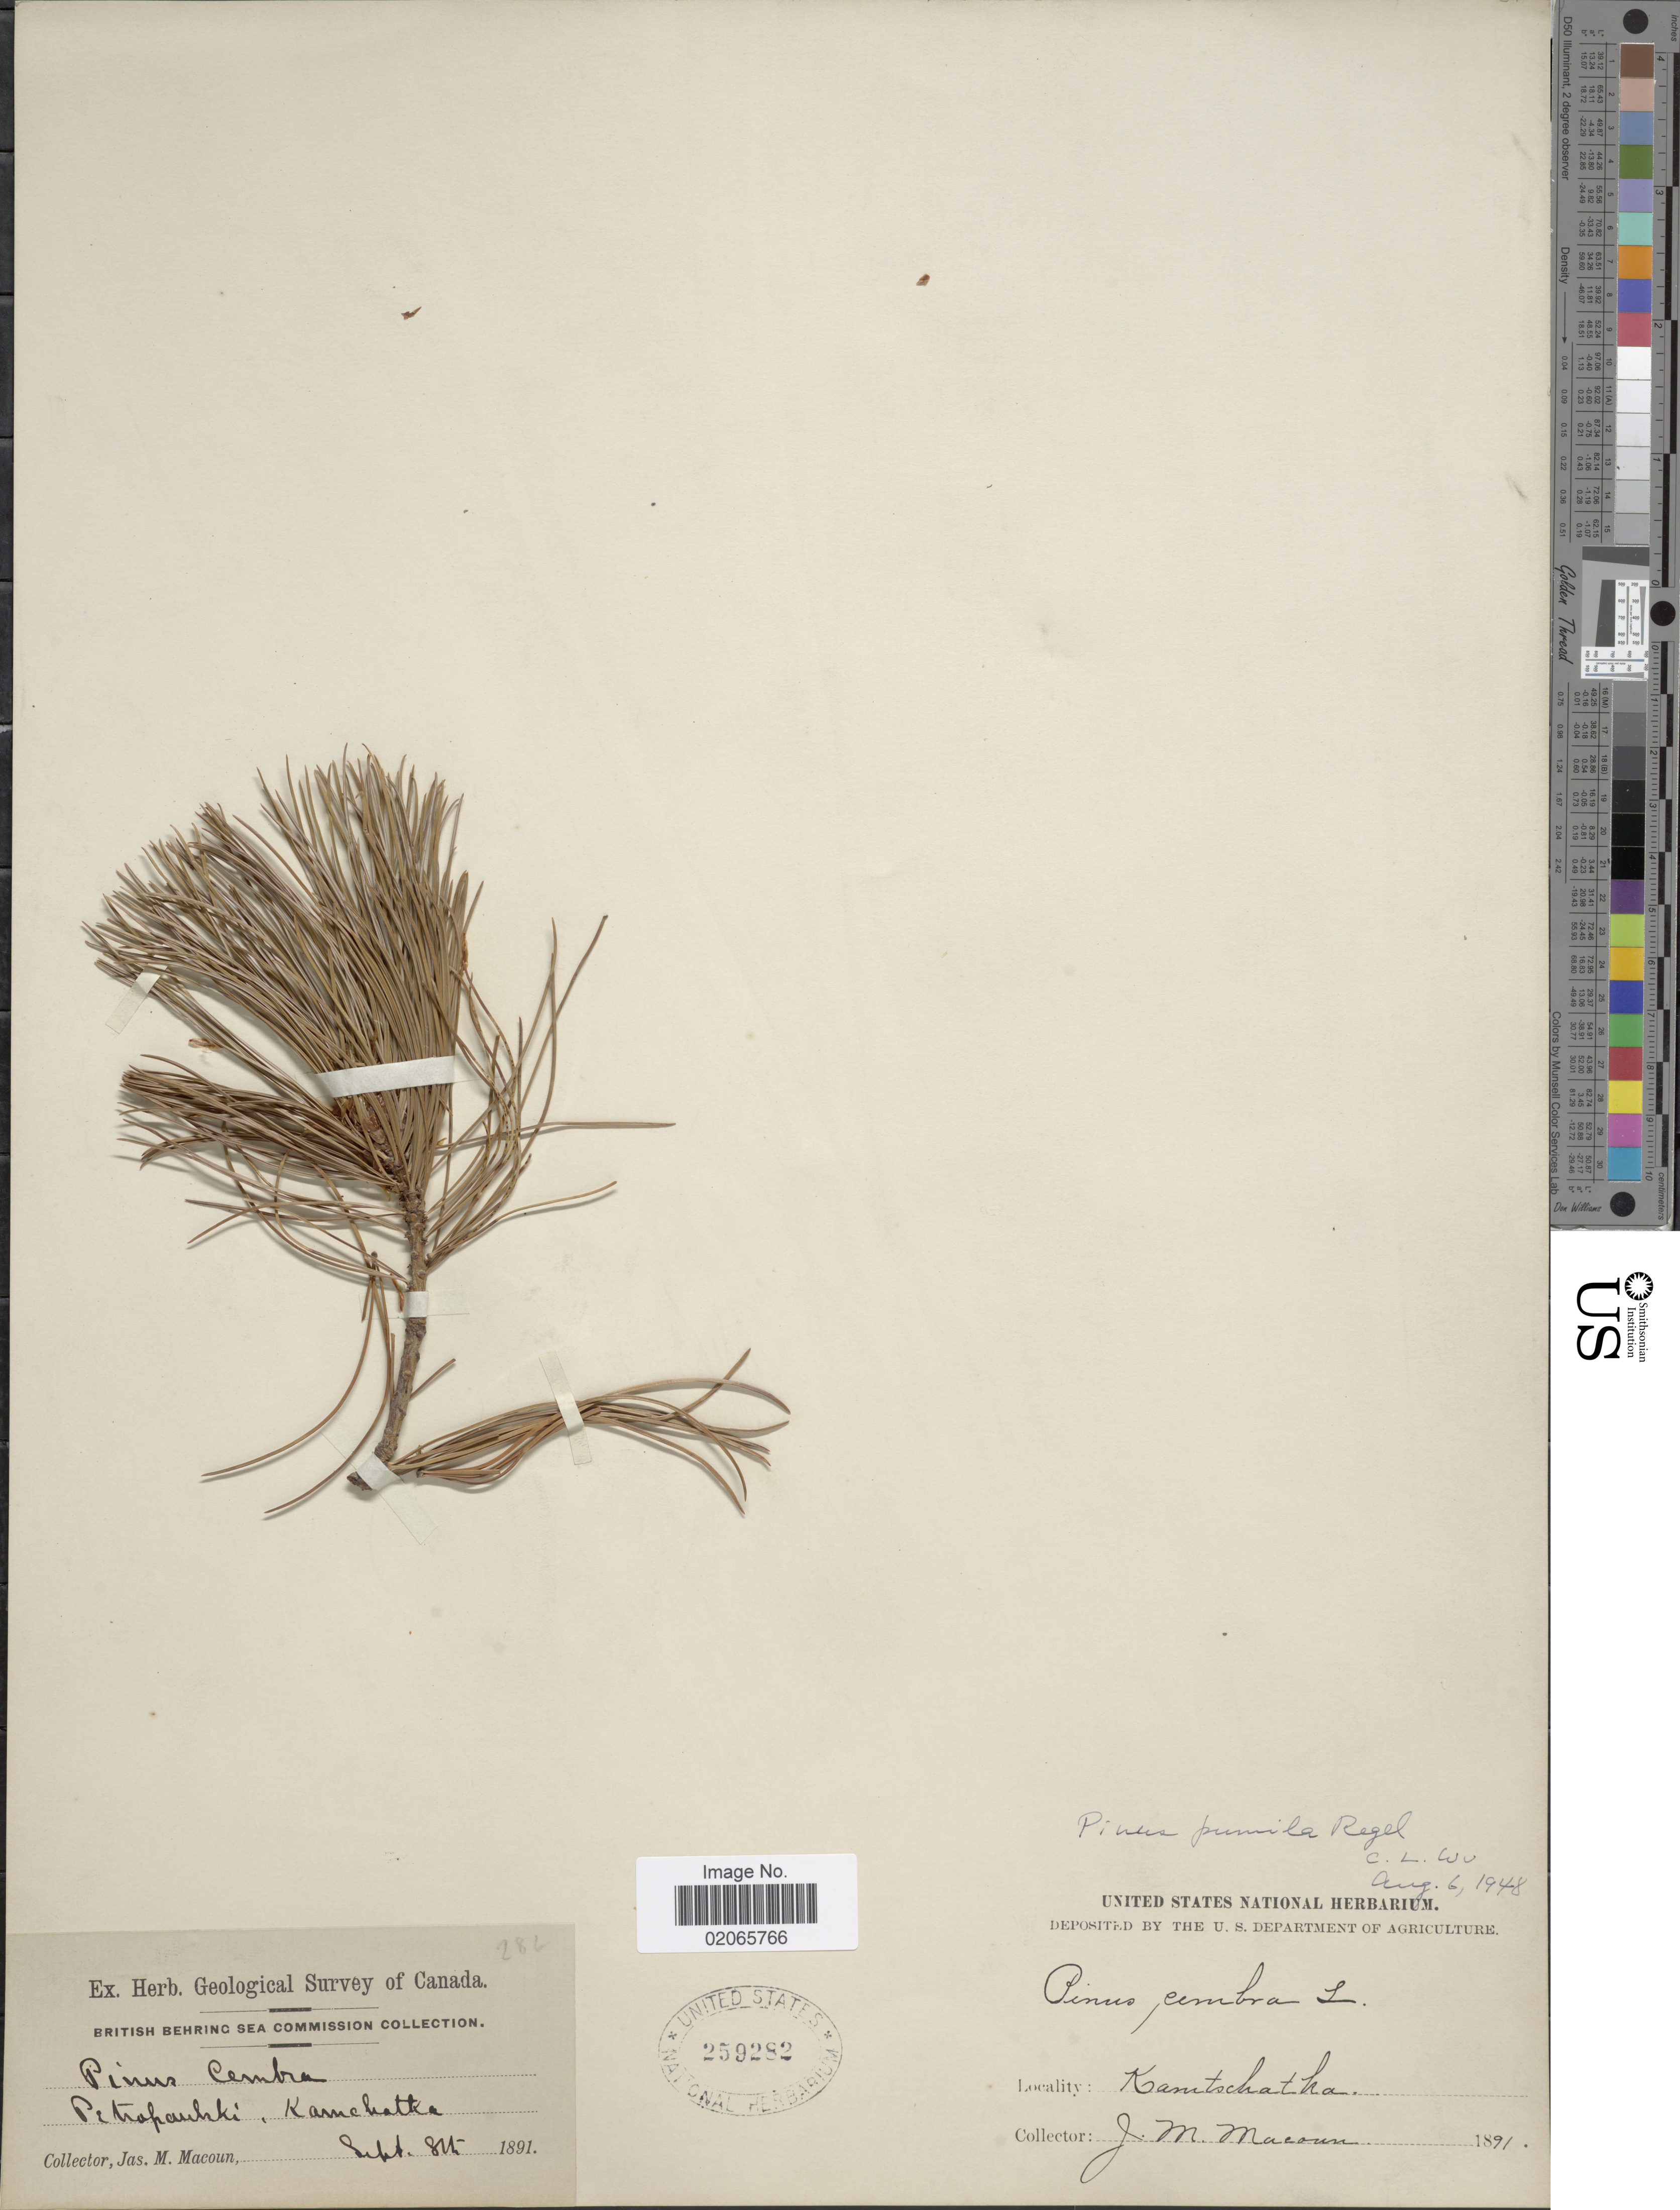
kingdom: Plantae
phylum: Tracheophyta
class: Pinopsida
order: Pinales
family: Pinaceae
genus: Pinus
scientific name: Pinus pumila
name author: (Pall.) Regel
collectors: J. M. Macoun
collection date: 1891-09-08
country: Russian Federation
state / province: Kamchatka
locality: Petropavlovsk, Kamchatka, Kamtschatka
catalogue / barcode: US 259282